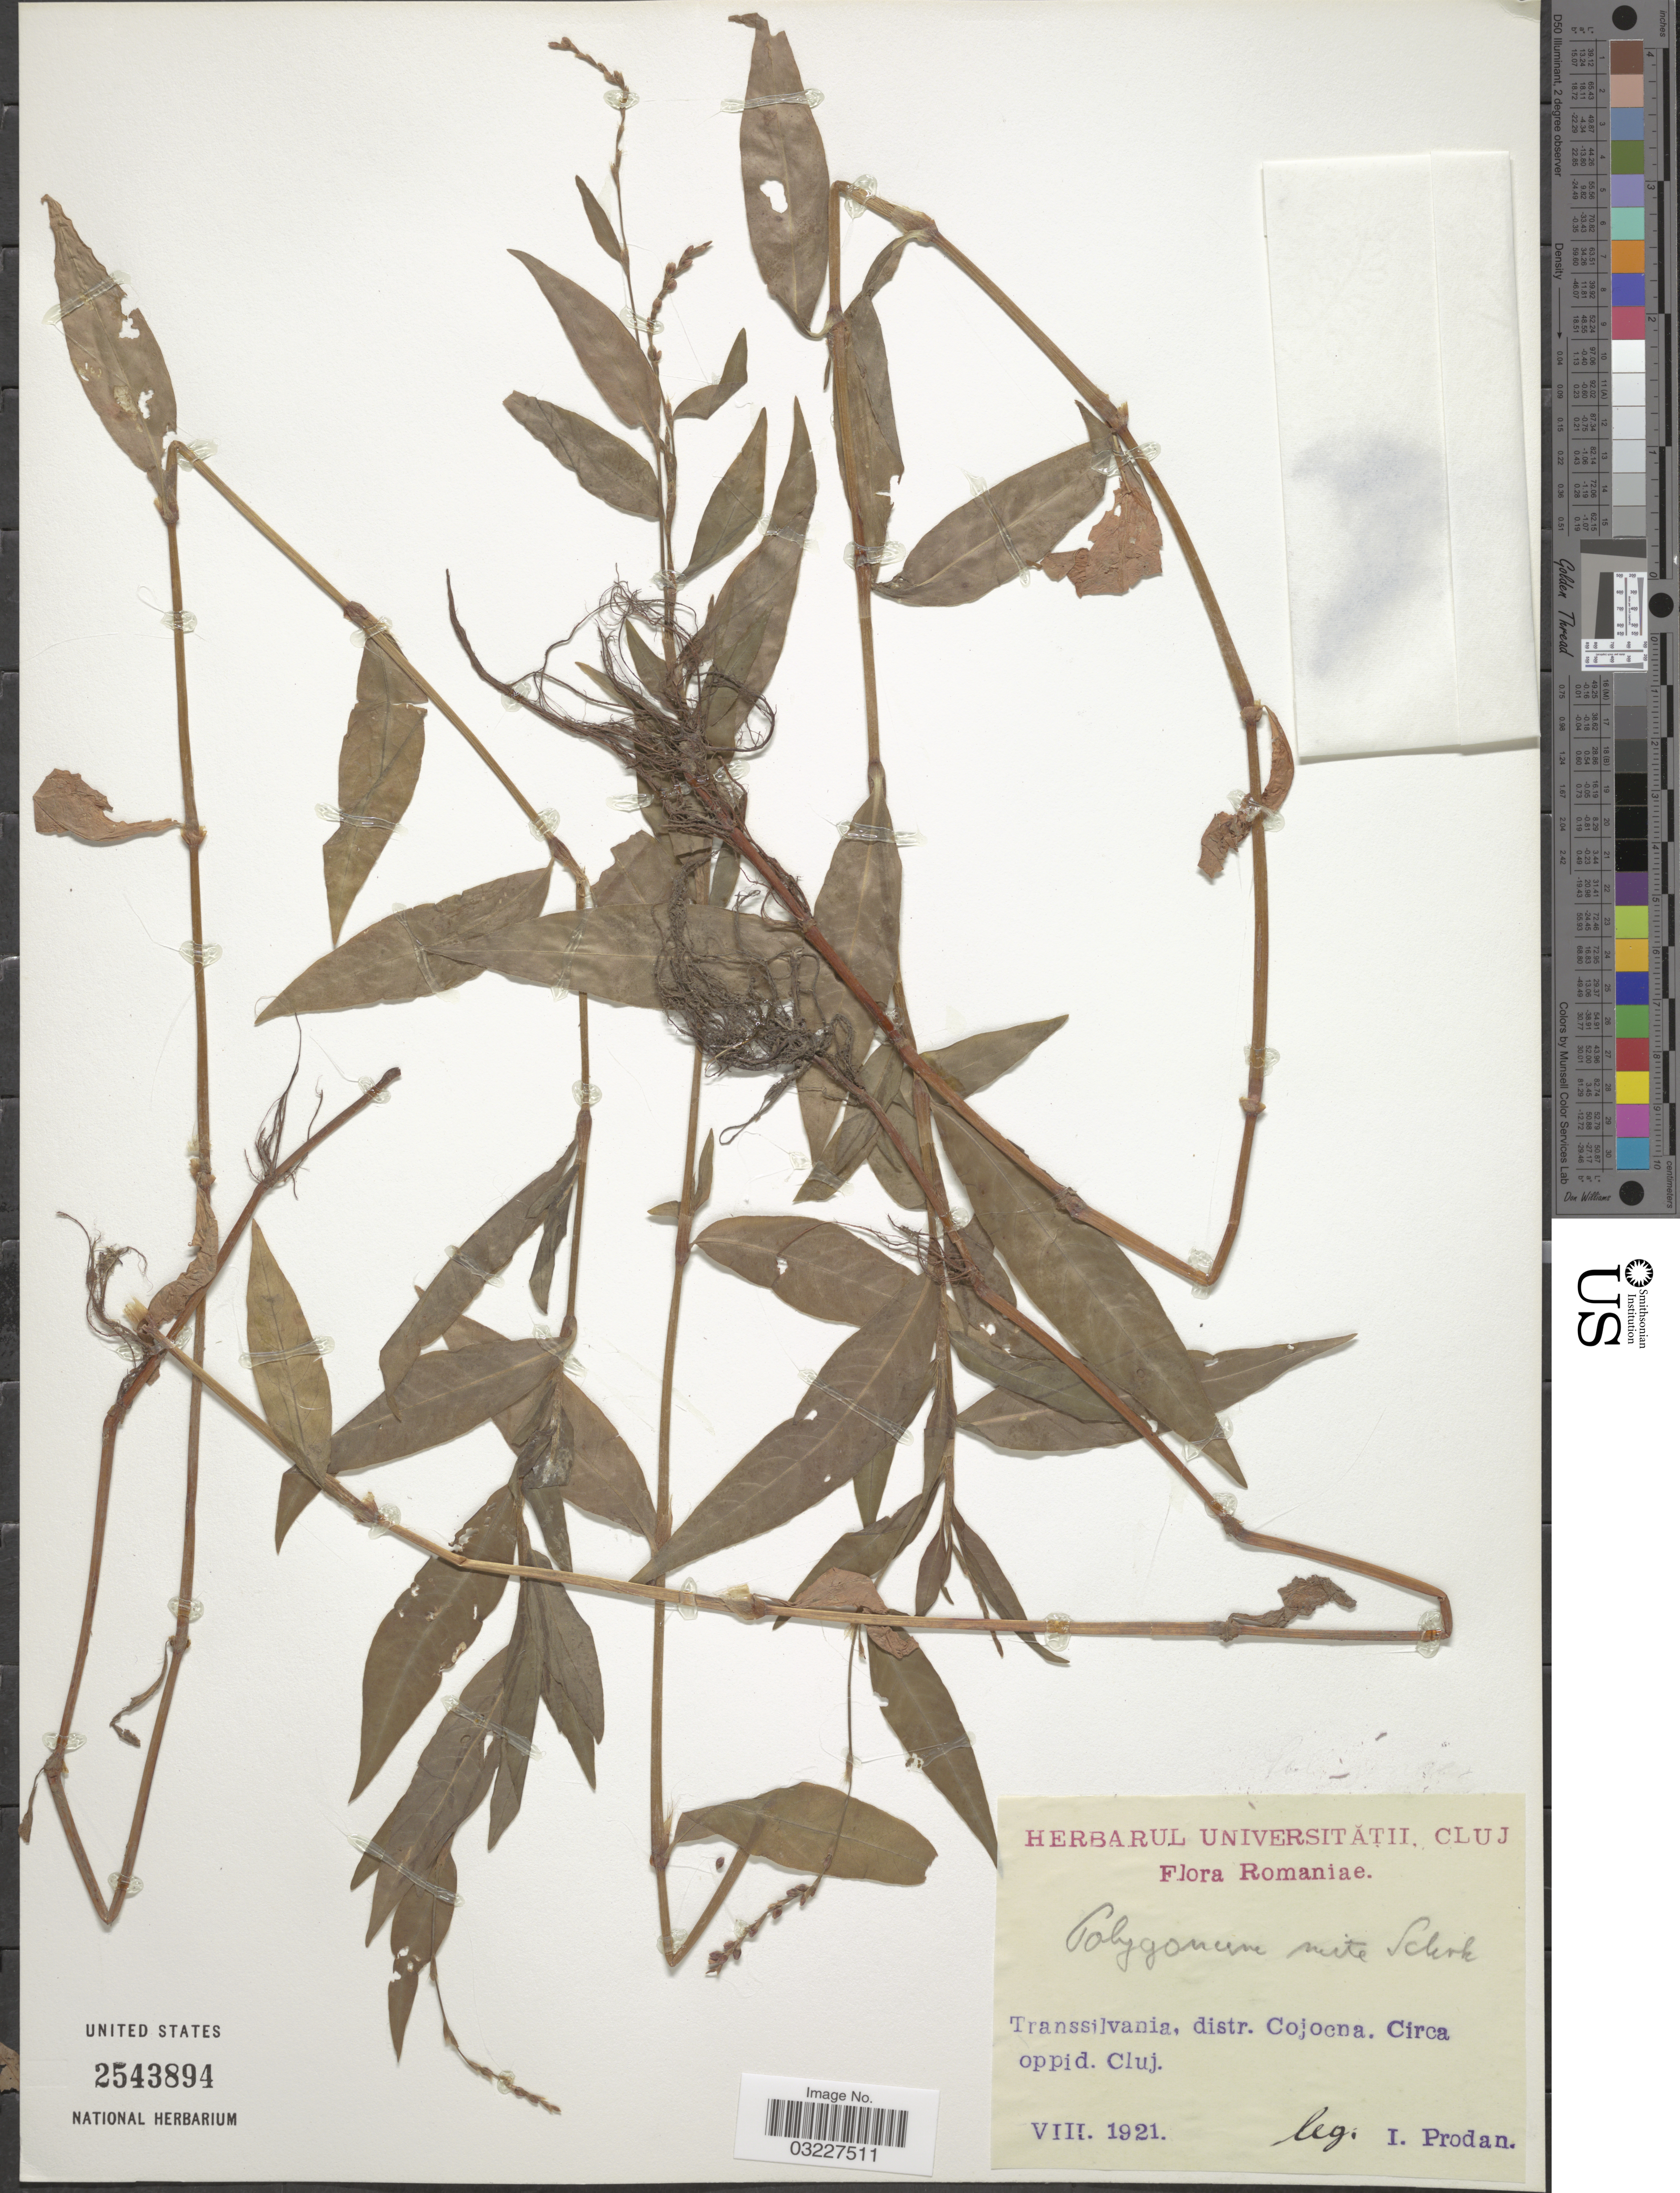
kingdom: Plantae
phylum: Tracheophyta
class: Magnoliopsida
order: Caryophyllales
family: Polygonaceae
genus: Polygonum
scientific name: Polygonum mite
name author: Schrank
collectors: I. Prodán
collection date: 1921-08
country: Romania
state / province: Cluj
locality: Transsilvania, distr. Cojocna. Circa oppid. Cluj.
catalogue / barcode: US 2543894